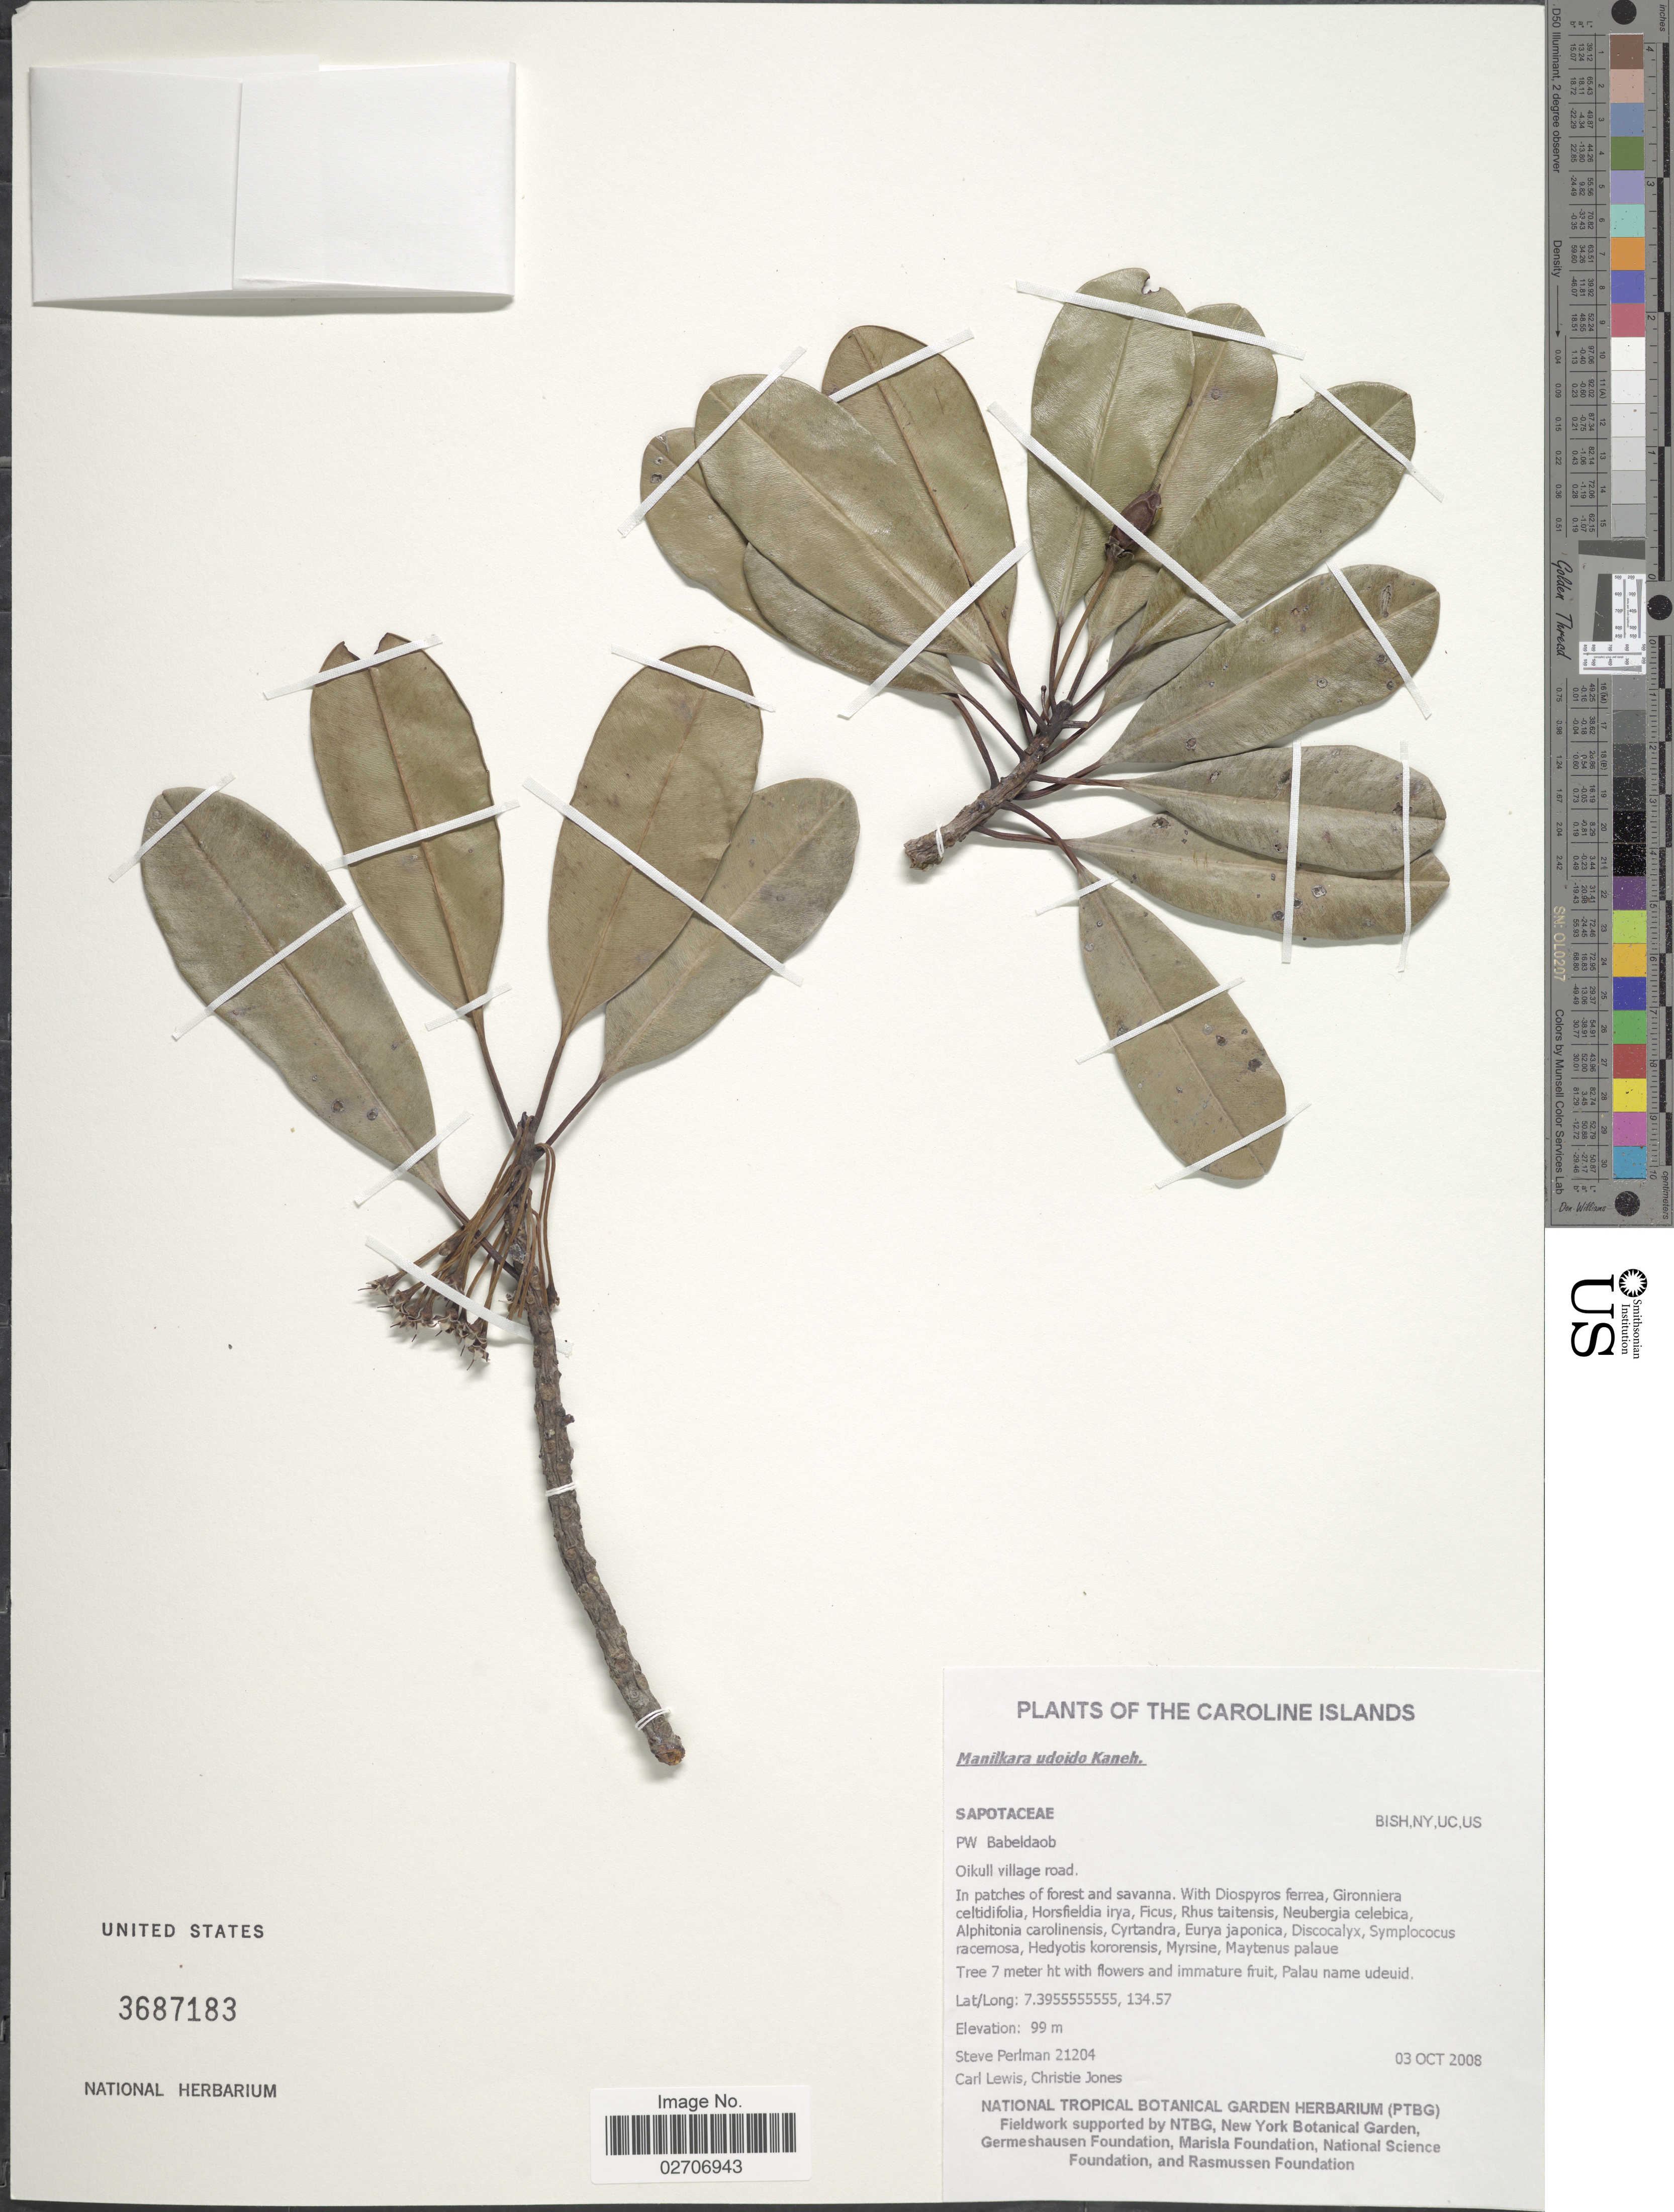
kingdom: Plantae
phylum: Tracheophyta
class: Magnoliopsida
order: Ericales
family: Sapotaceae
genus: Manilkara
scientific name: Manilkara udoido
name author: Kaneh.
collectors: S. P. Perlman, C. Lewis & Carleen Jones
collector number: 21204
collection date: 2008-10-03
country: Palau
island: Babeldaob [Babelthuap]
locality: PW Babeldaob, in patches of forest and savanna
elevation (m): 99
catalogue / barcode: US 3687183